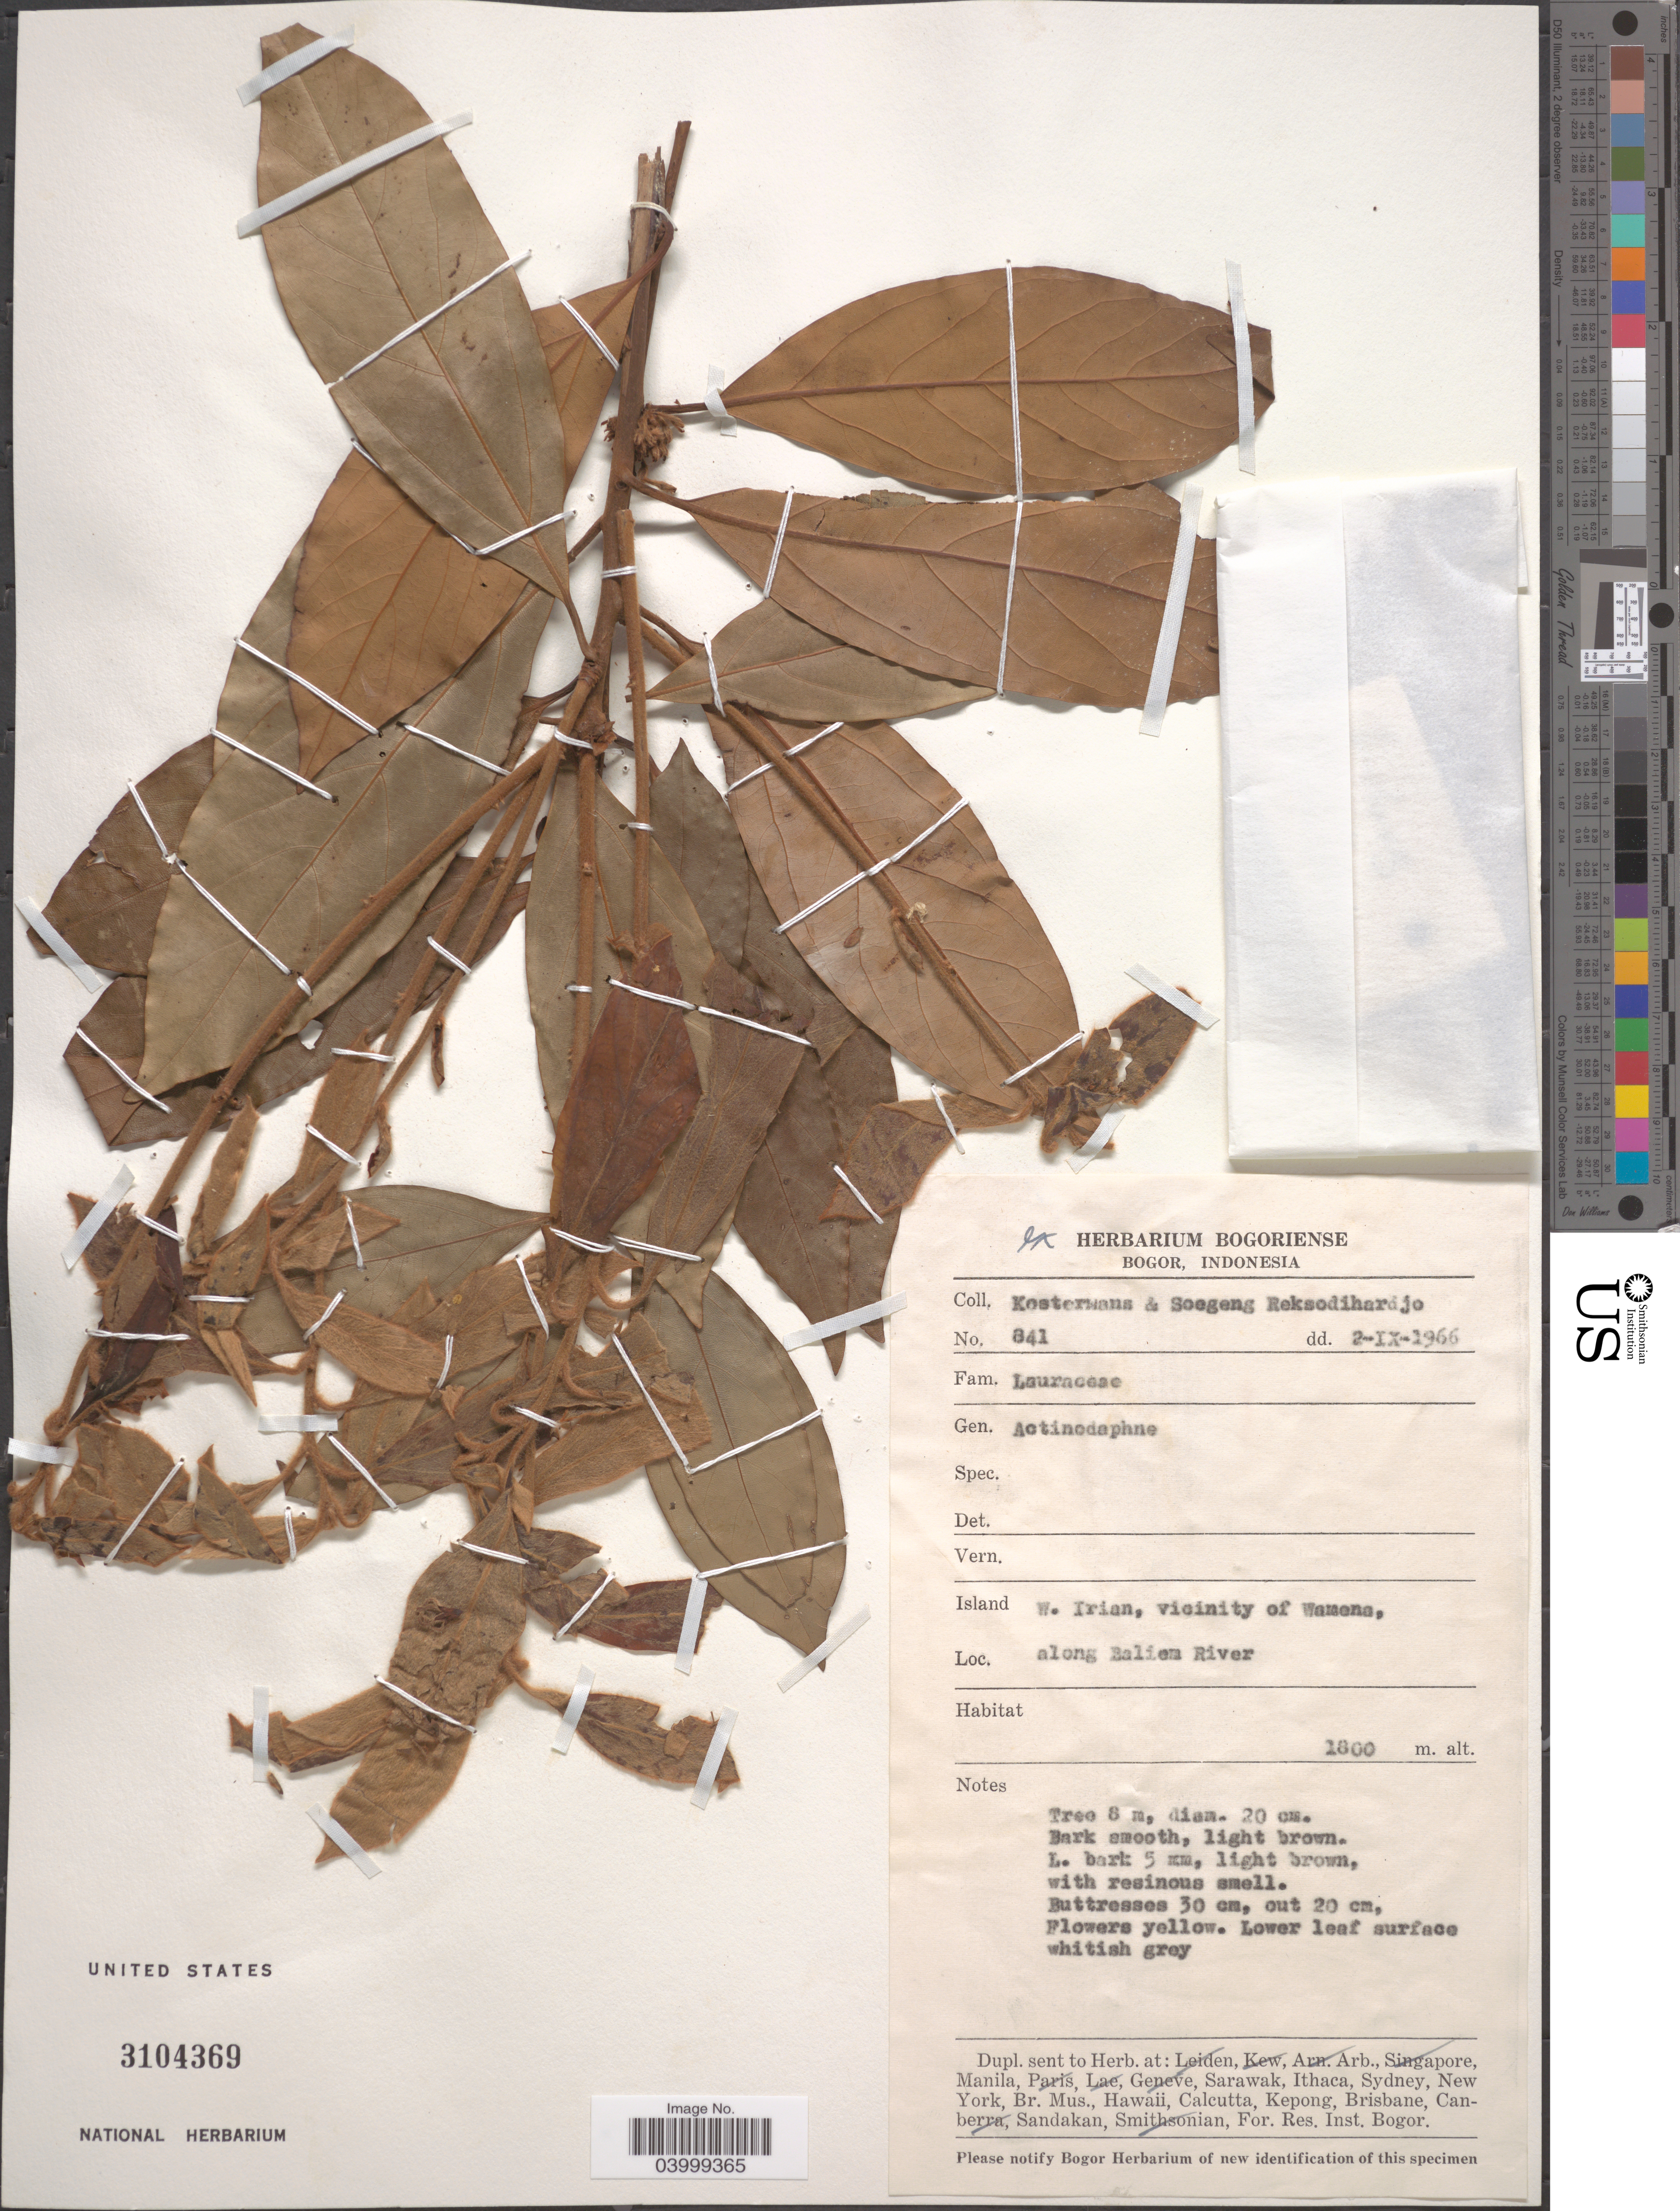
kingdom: Plantae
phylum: Tracheophyta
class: Magnoliopsida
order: Laurales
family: Lauraceae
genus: Actinodaphne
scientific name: Actinodaphne sp.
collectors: Kostermans & S. Reksodihardjo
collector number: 841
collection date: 1966-09-02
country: Papua New Guinea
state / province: Milne Bay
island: New Guinea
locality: W. Irian, vicinity of Wamena, along Baliem River.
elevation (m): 1800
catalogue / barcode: US 3104369